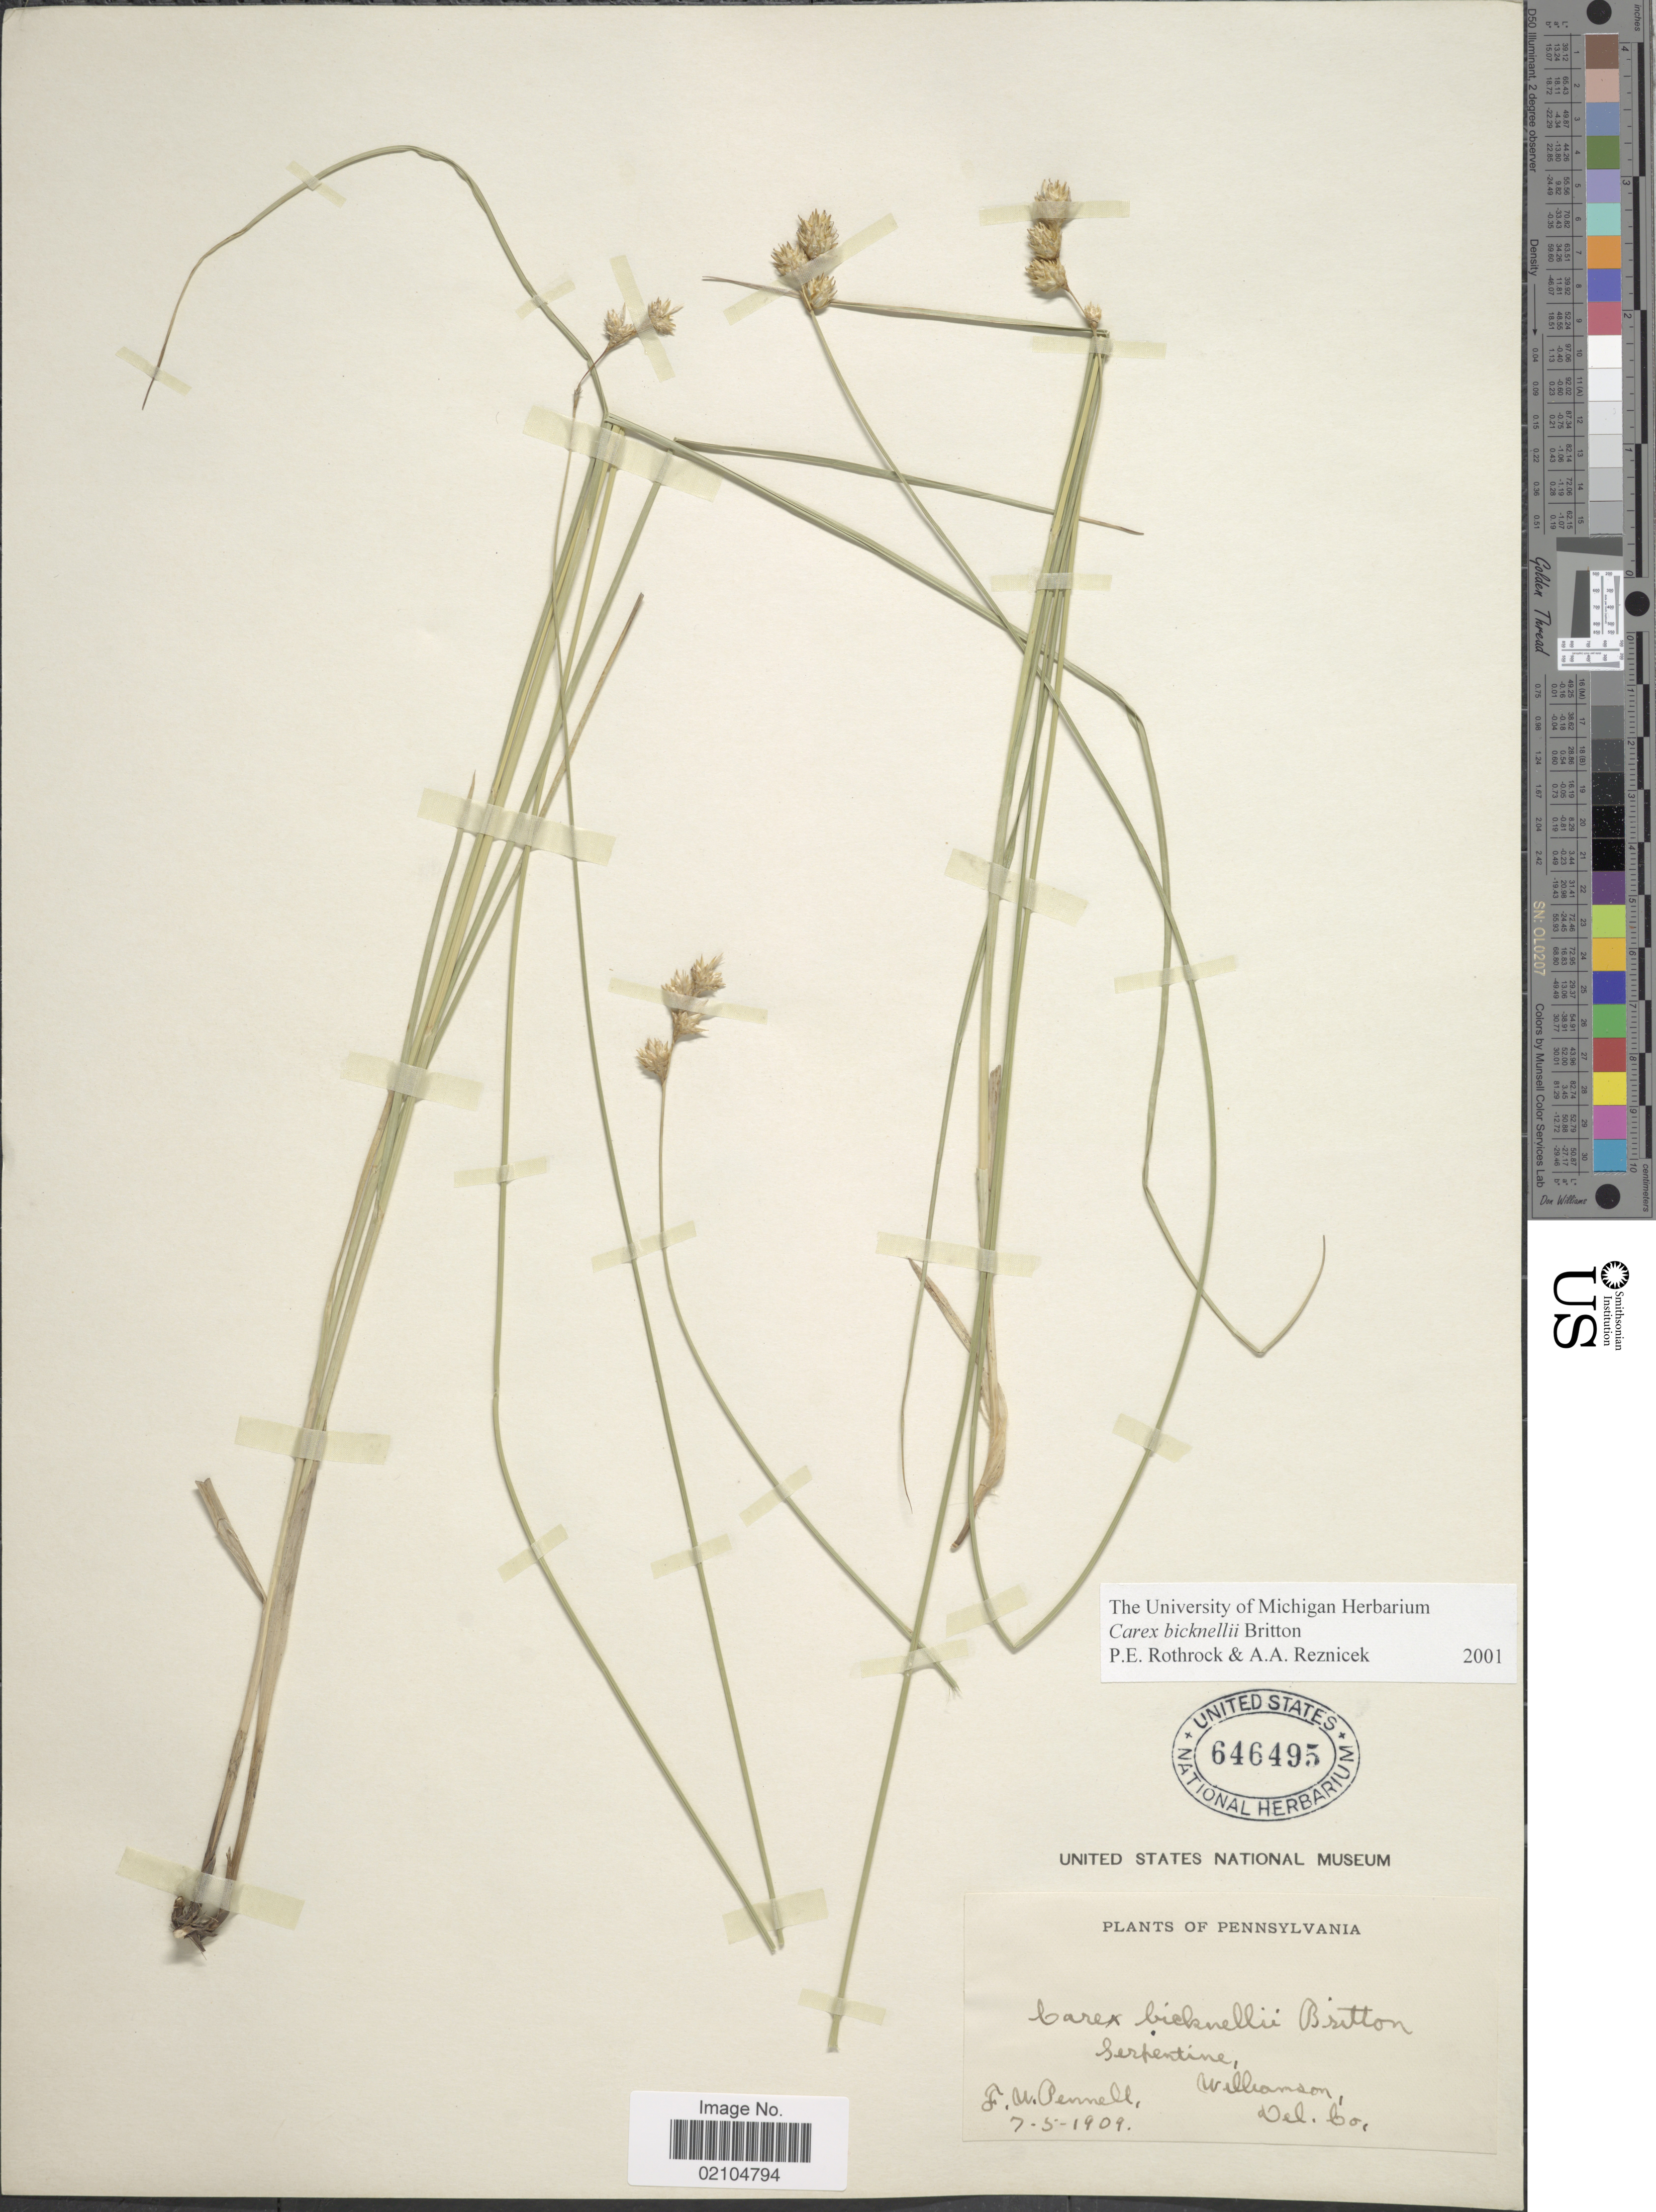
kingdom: Plantae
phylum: Tracheophyta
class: Liliopsida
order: Poales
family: Cyperaceae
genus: Carex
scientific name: Carex bicknellii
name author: Britton & A. Br.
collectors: F. W. Pennell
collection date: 1909-07-05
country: United States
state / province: Pennsylvania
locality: Serpentine, Williamson, Del. Co.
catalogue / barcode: US 646495